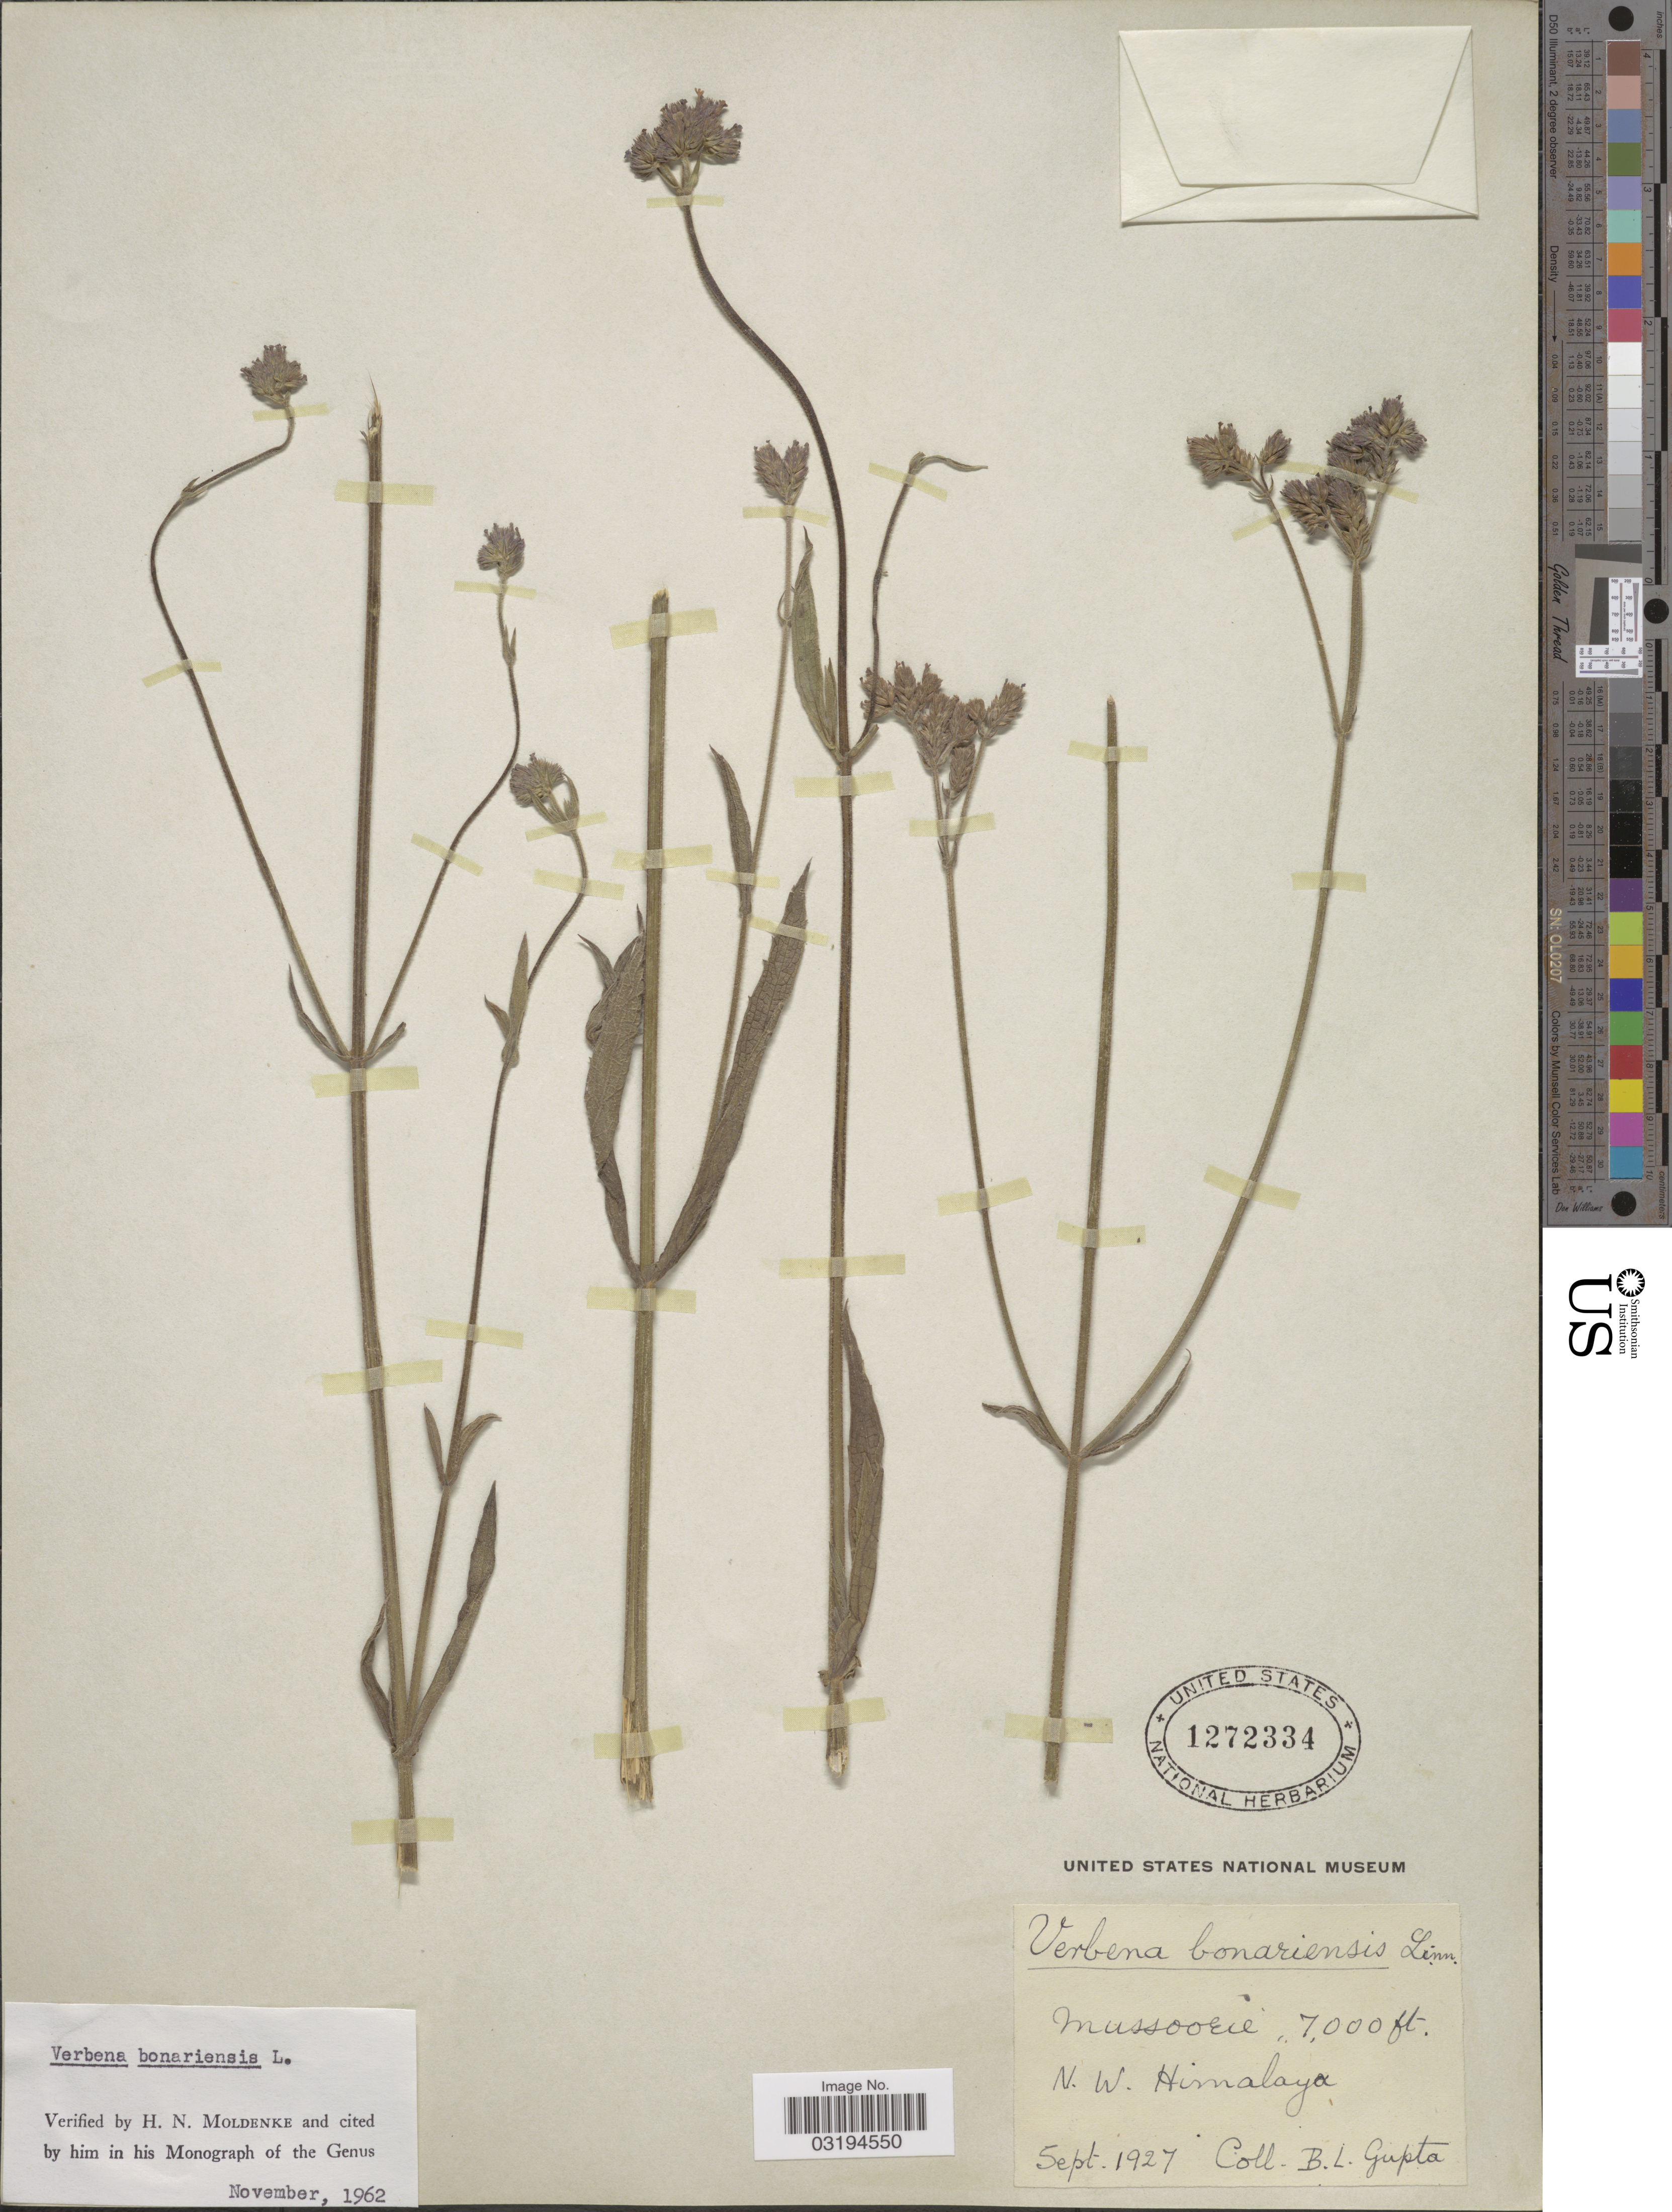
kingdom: Plantae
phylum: Tracheophyta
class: Magnoliopsida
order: Lamiales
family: Verbenaceae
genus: Verbena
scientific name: Verbena bonariensis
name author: L.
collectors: B. L. Gupta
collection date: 1927-09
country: India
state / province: Uttarakhand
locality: Mussoorie. N. W. Himalaya.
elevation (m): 2134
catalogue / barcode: US 1272334